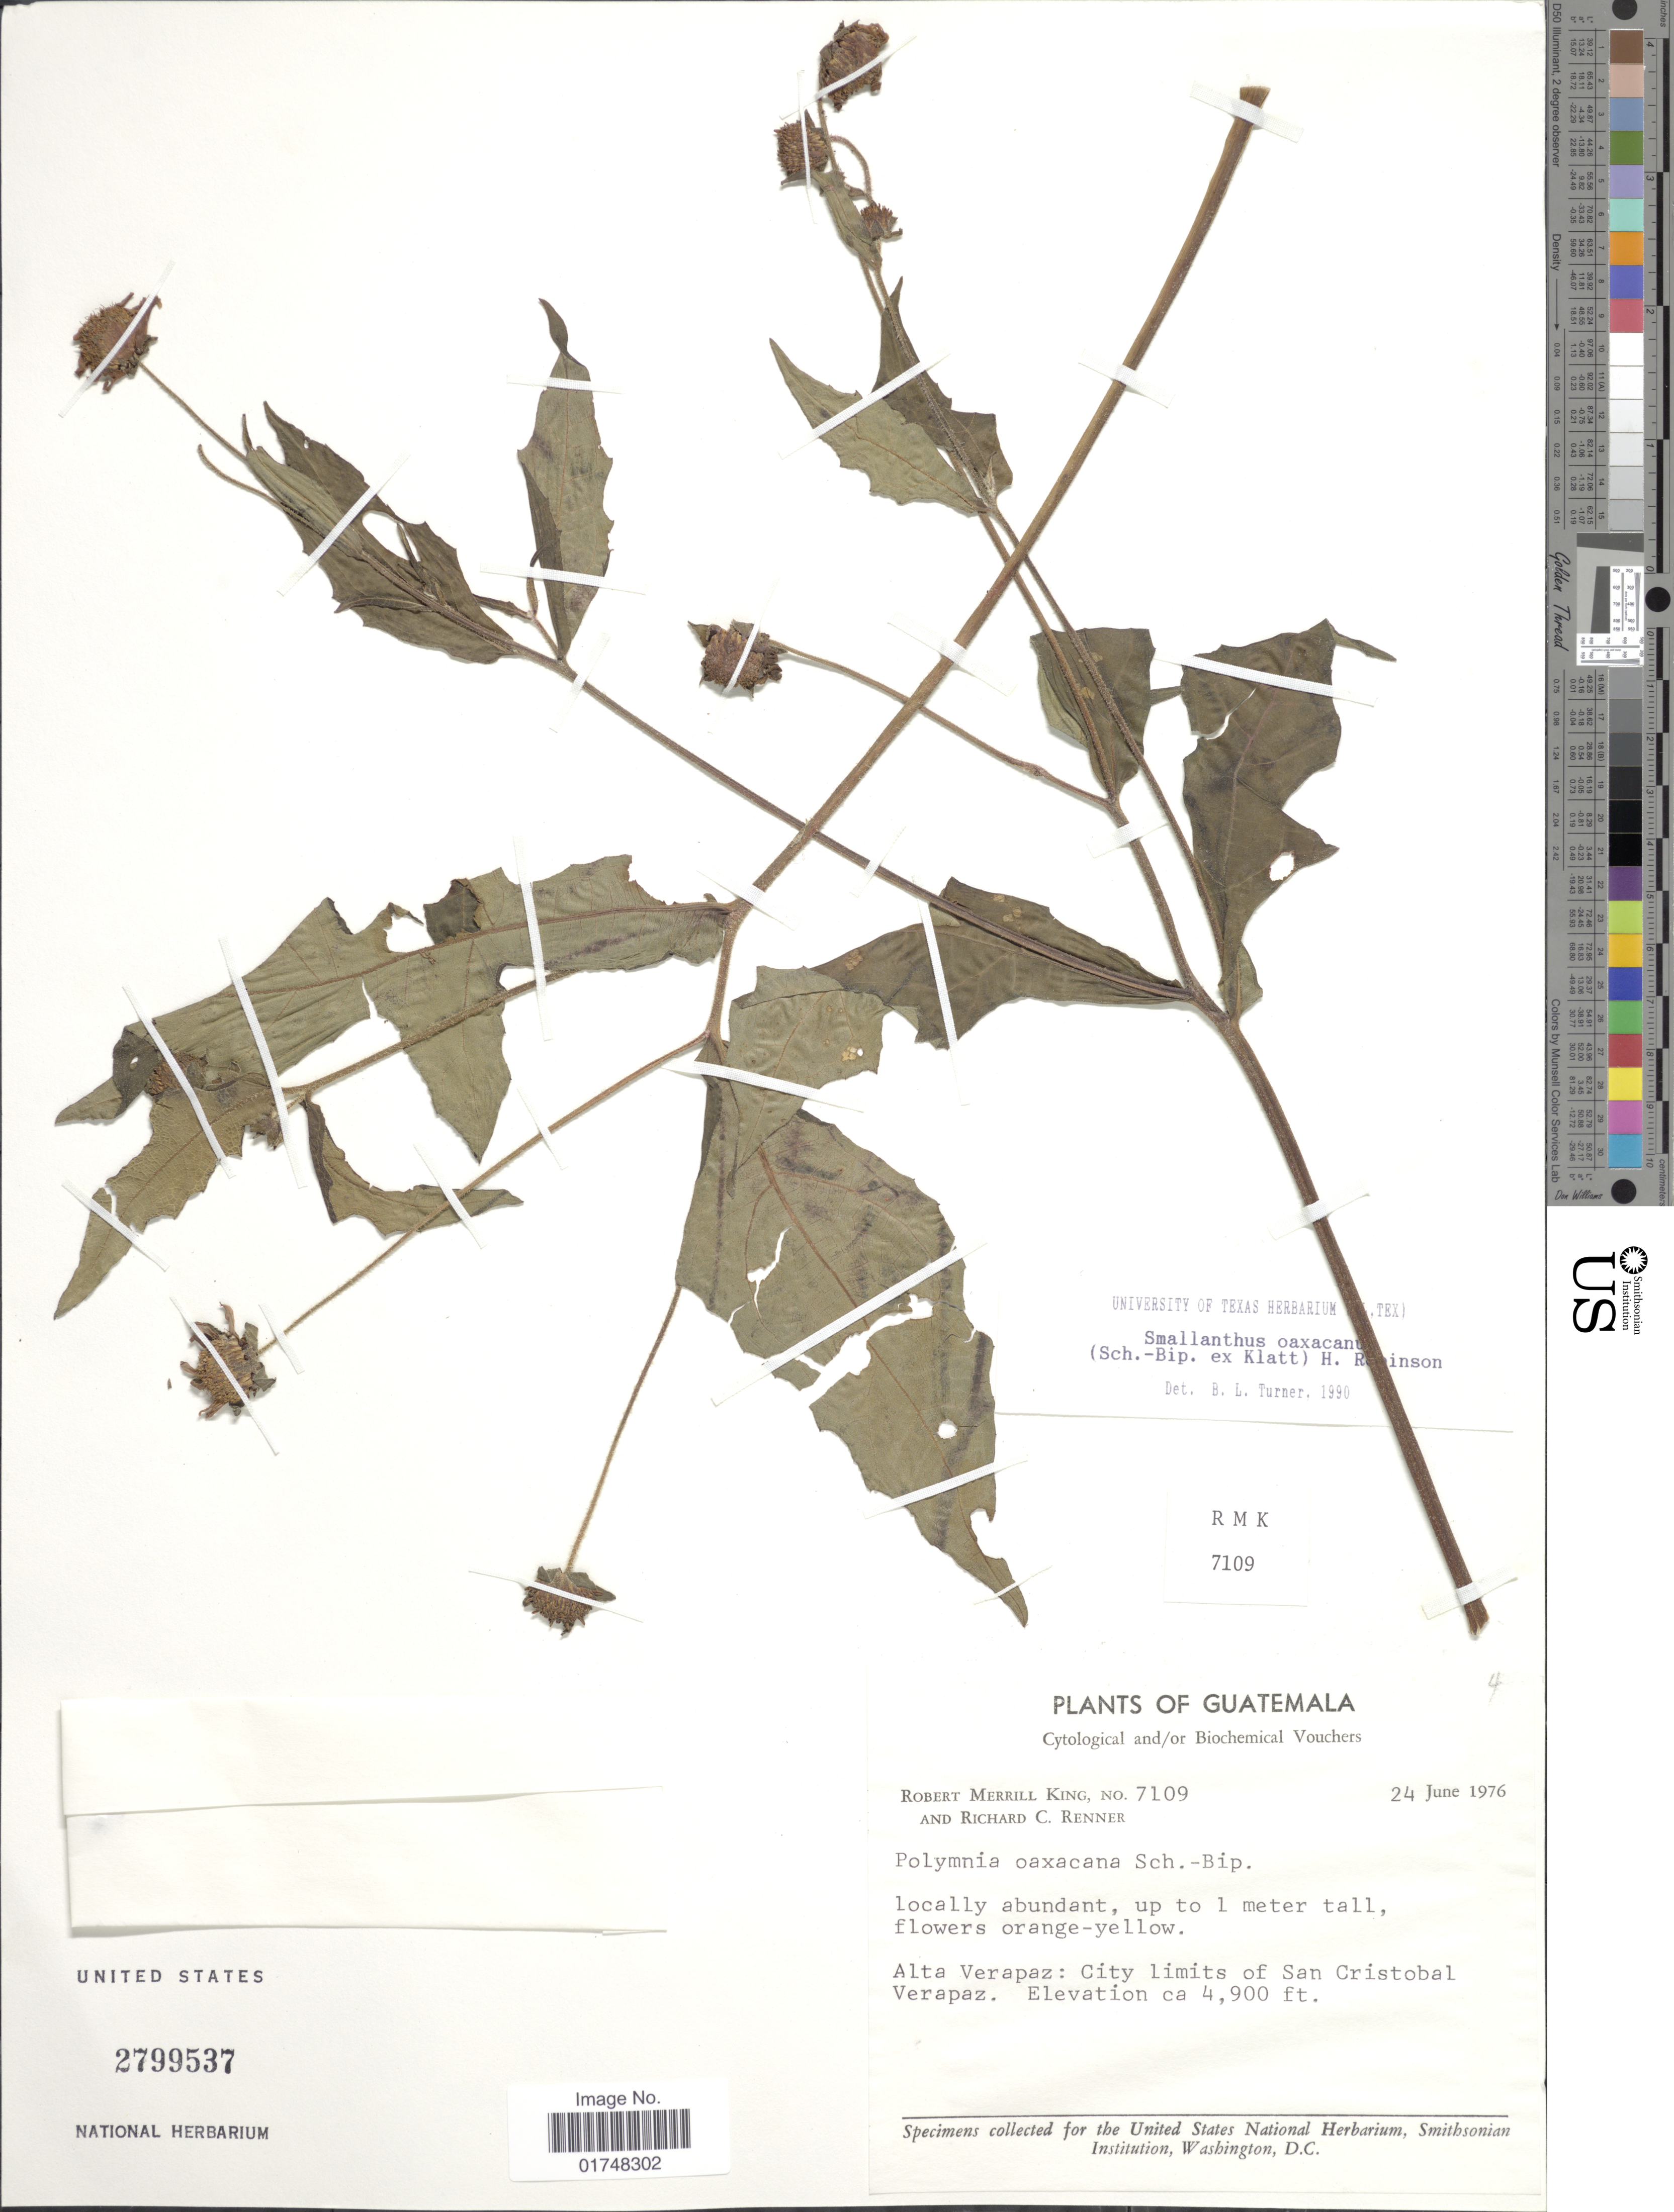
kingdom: Plantae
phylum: Tracheophyta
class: Magnoliopsida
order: Asterales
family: Asteraceae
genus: Smallanthus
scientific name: Smallanthus oaxacanus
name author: (Sch. Bip. ex Klatt) H. Rob.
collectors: R. M. King & R. C. Renner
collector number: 7109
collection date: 1976-06-24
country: Guatemala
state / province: Alta Verapaz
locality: City limits of San Cristobal Verapaz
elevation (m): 1494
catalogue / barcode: US 2799537